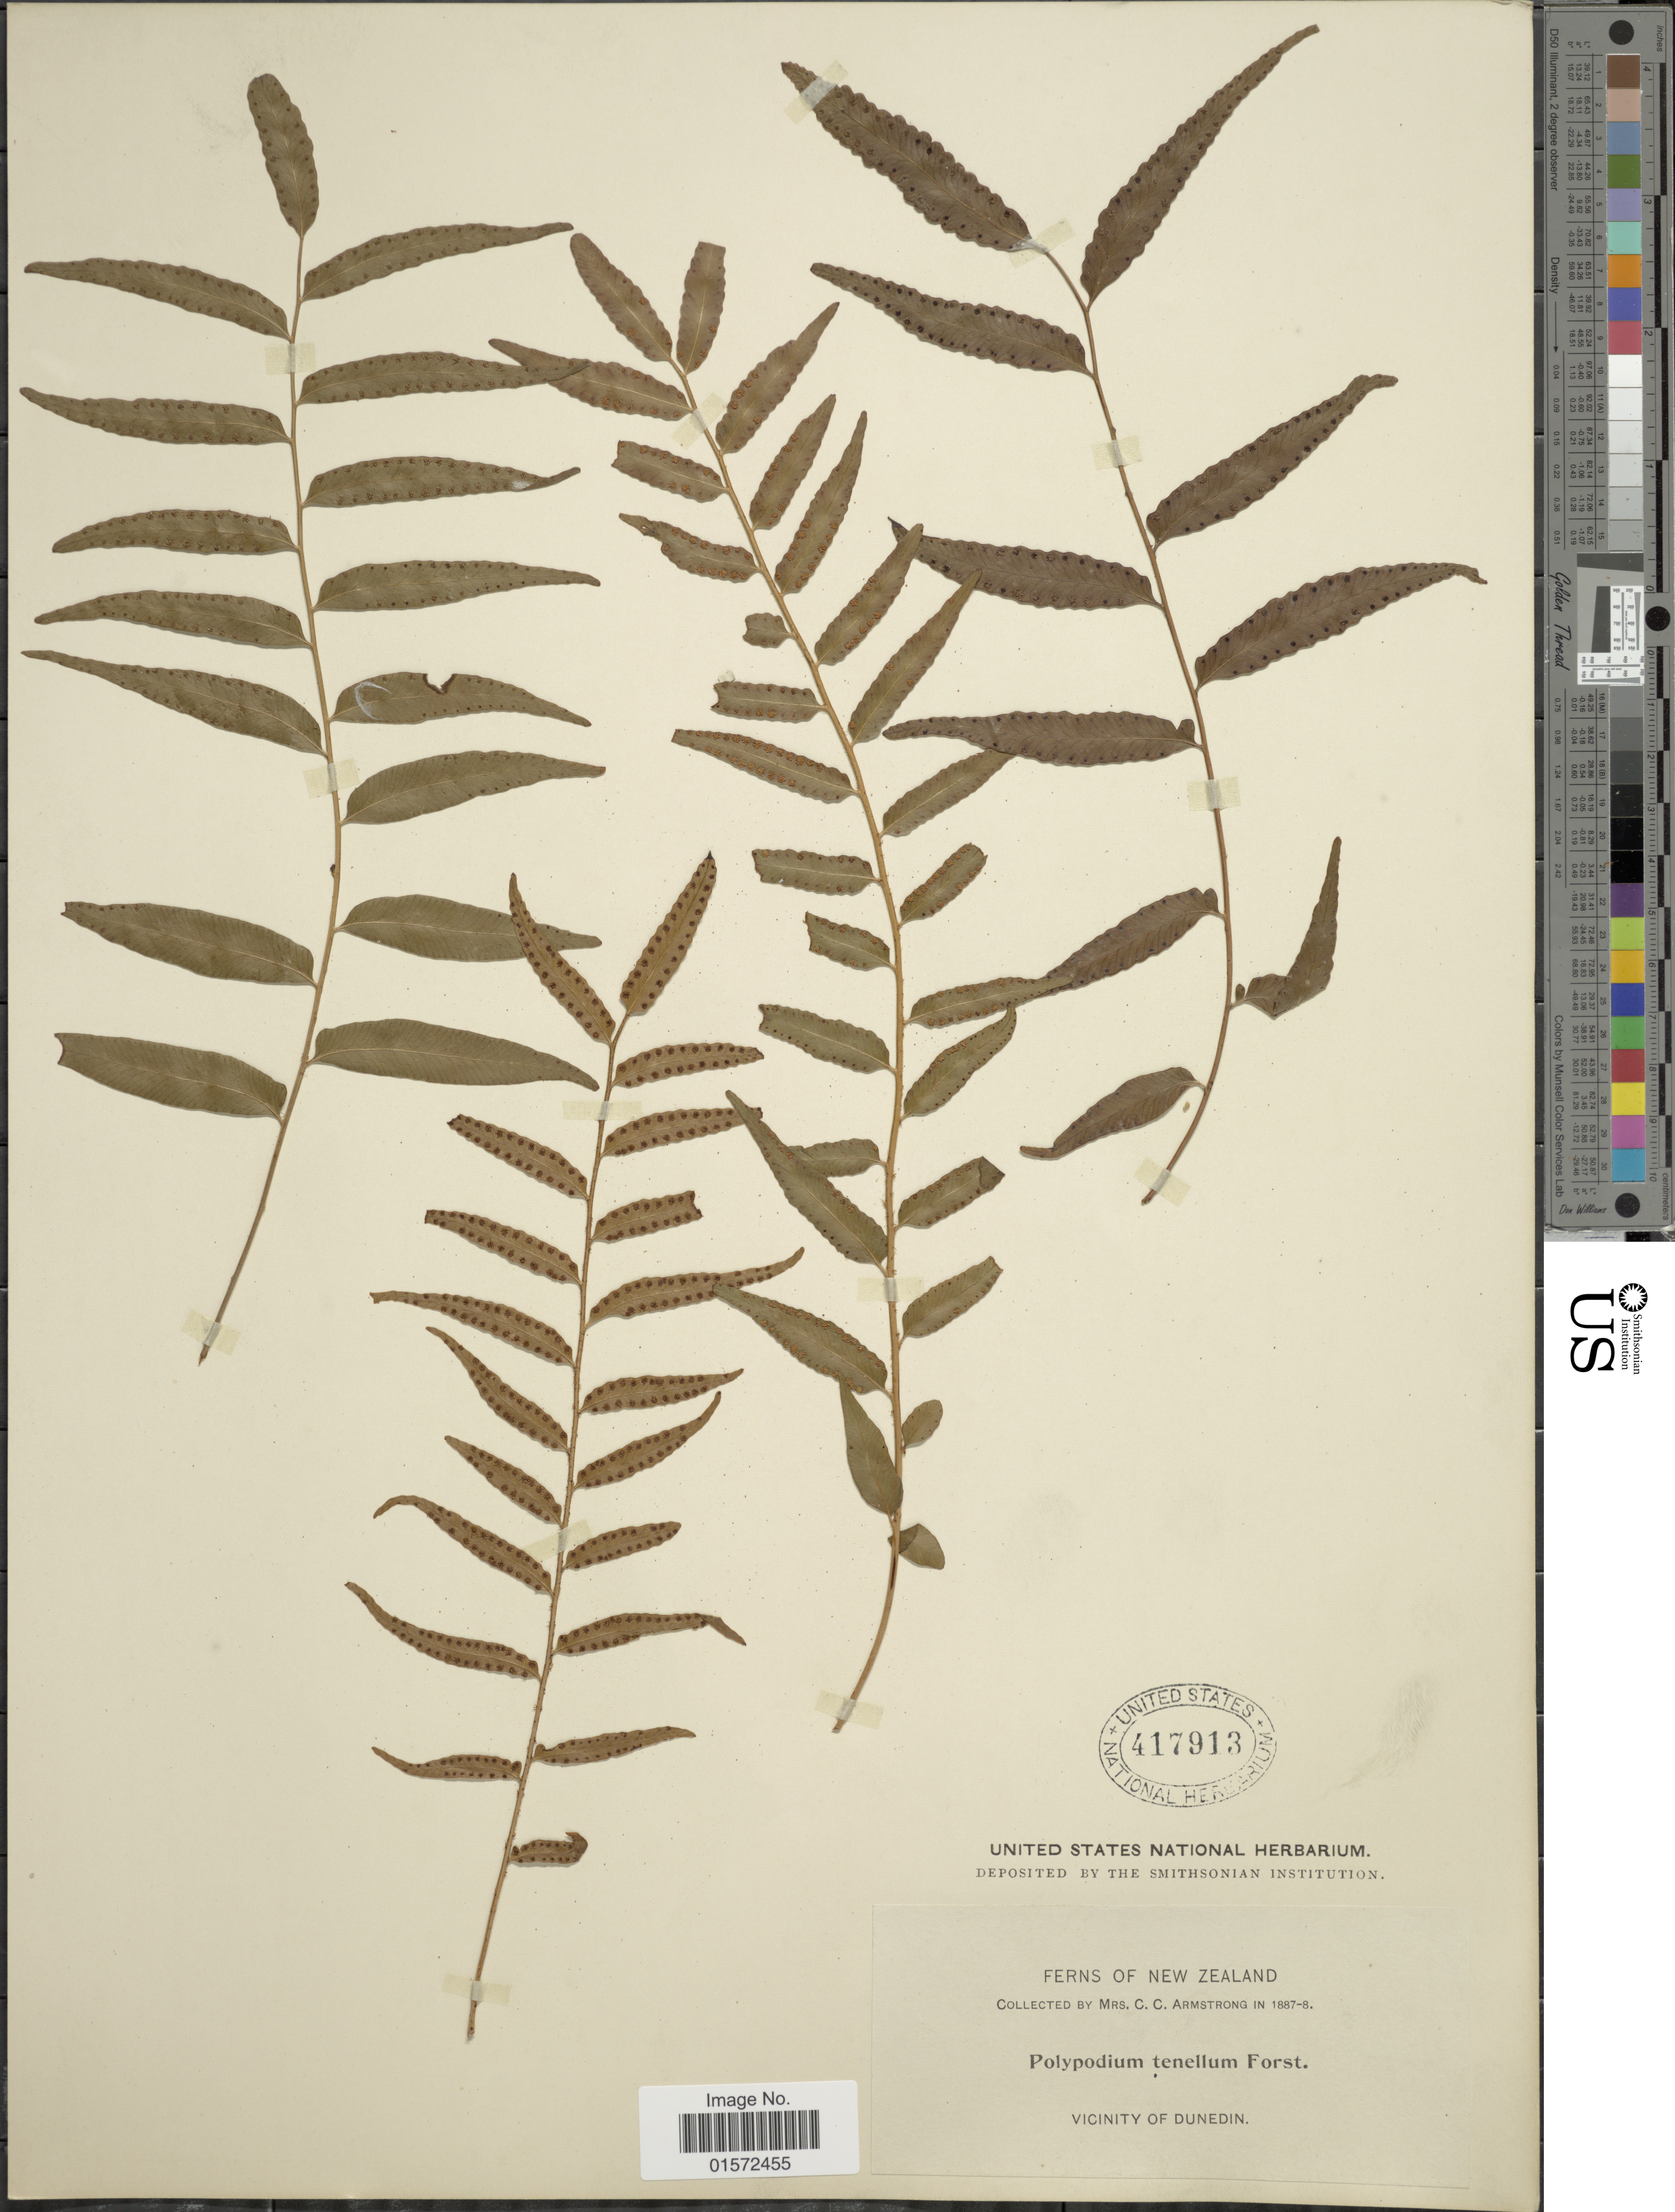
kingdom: Plantae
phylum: Tracheophyta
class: Polypodiopsida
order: Polypodiales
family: Tectariaceae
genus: Arthropteris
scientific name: Arthropteris tenella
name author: (G. Forst.) J. Sm. ex Hook. f.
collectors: C. Armstrong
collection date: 1887/1888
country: New Zealand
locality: Vicinity of Dunedin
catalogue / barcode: US 417913